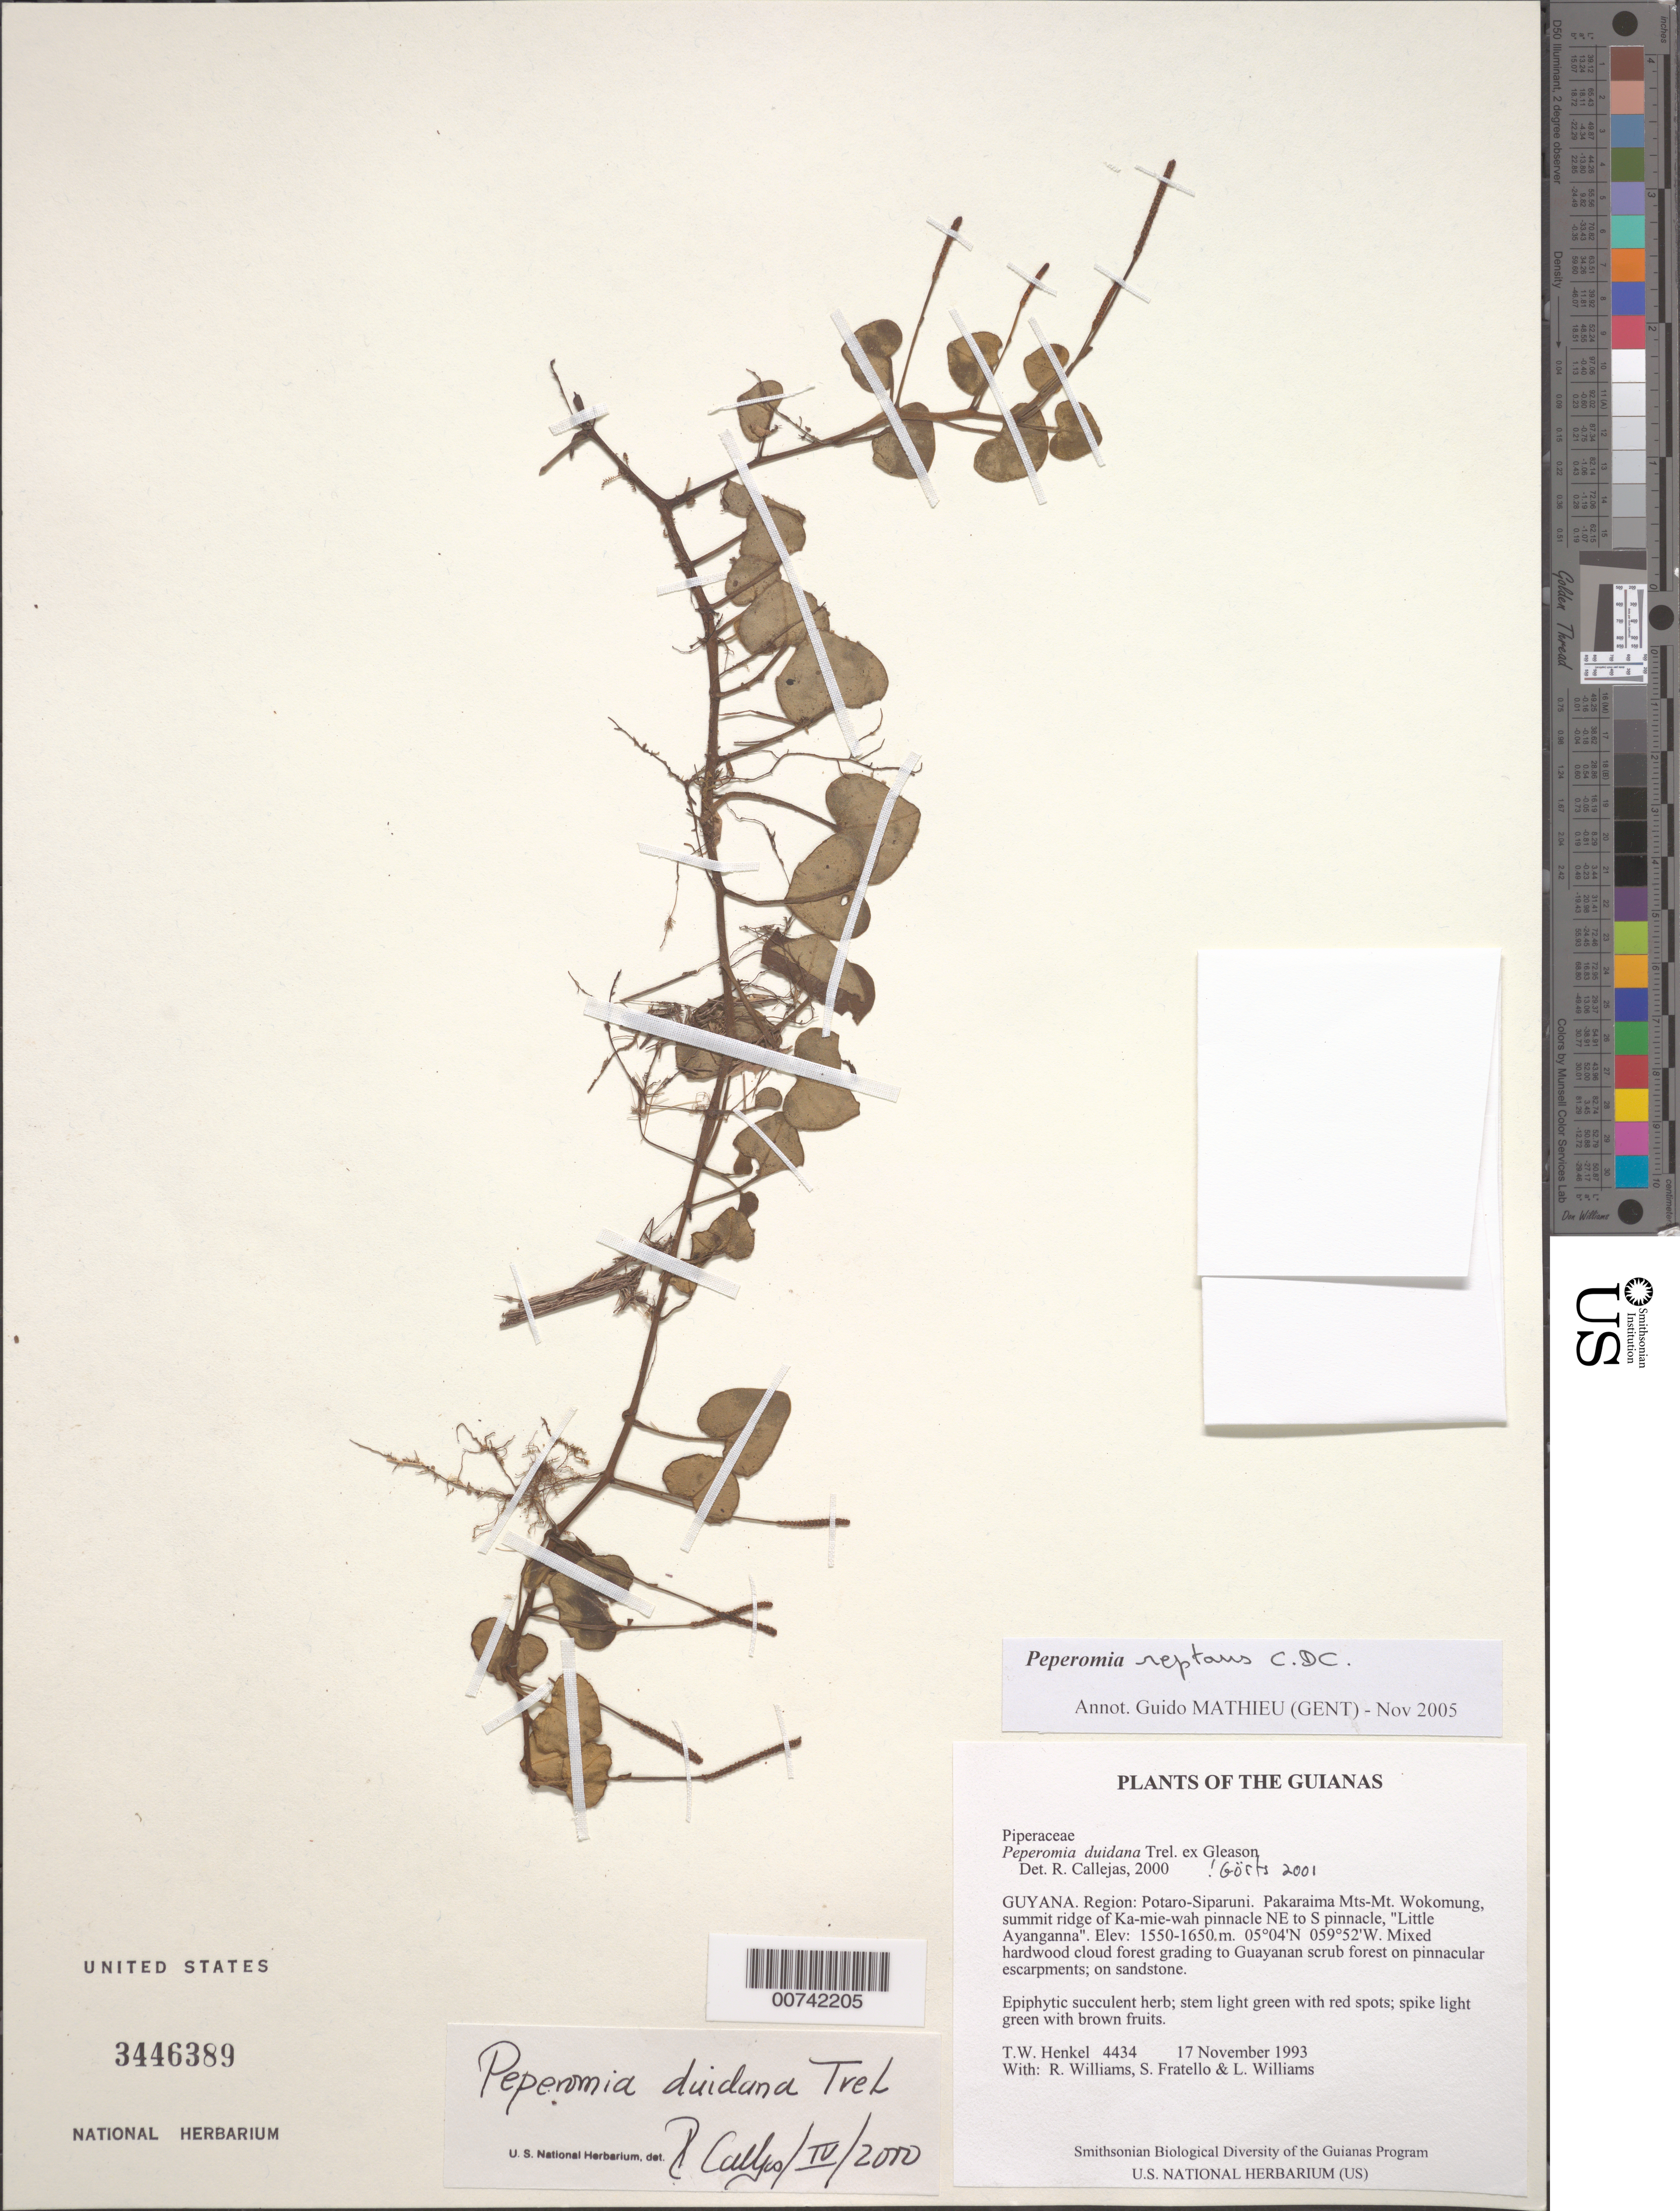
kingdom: Plantae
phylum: Tracheophyta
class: Magnoliopsida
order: Piperales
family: Piperaceae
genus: Peperomia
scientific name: Peperomia reptans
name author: (Trel. in Woodson & Schery) C. DC. in Seem.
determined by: Mathieu, Guido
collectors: T. Henkel, R. Williams, S. Fratello & L. Williams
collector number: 4434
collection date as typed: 17 November 1993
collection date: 1993-11-17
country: Guyana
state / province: Potaro-Siparuni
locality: Pakaraima Mts-Mt. Wokomung, summit ridge of Ka-mie-wah pinnacle NE to S pinnacle, "Little Ayanganna"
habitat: Mixed hardwood cloud forest grading to Guayanan scrub forest on pinnacular escarpments; on sandstone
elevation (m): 1550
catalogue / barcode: US 3446389